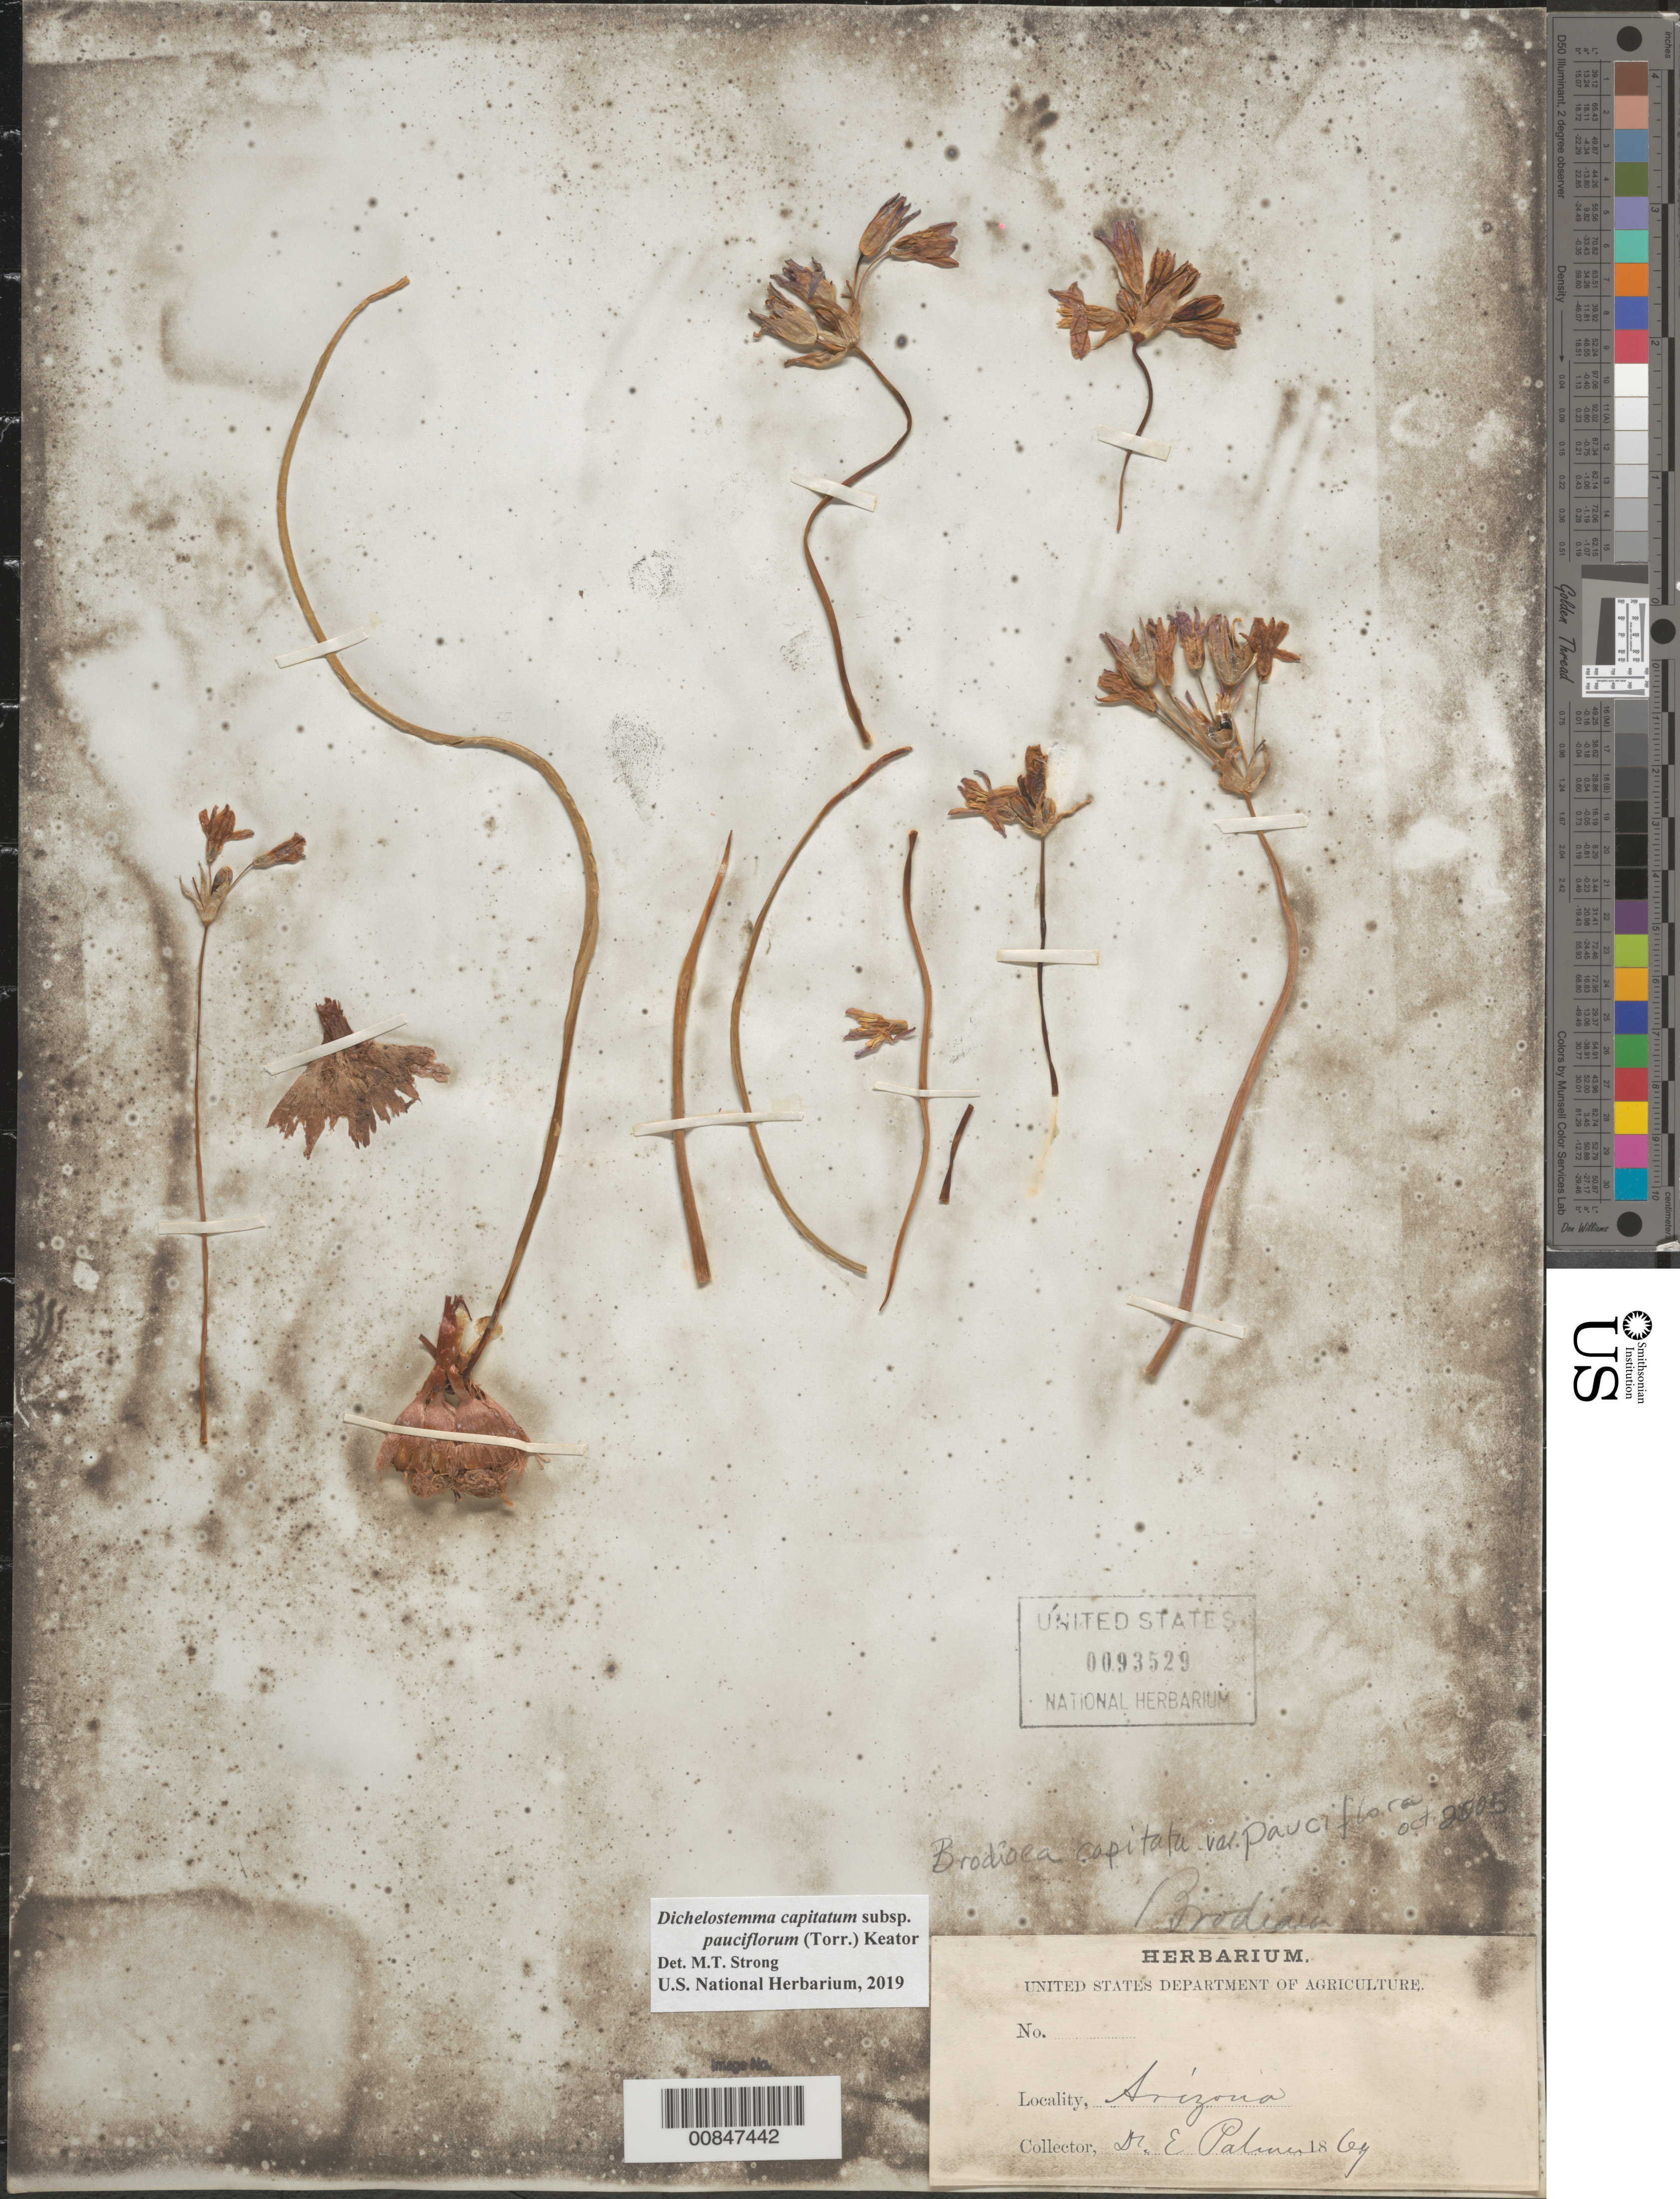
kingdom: Plantae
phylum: Tracheophyta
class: Liliopsida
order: Asparagales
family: Asparagaceae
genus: Dichelostemma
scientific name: Dichelostemma capitatum subsp. pauciflorum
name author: (Torr.) Keator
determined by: Strong, Mark T., (BOT), Smithsonian Institution - National Museum of Natural History (UNITED STATES)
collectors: E. Palmer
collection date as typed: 1869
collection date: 1869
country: United States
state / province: Arizona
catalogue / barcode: US 93529